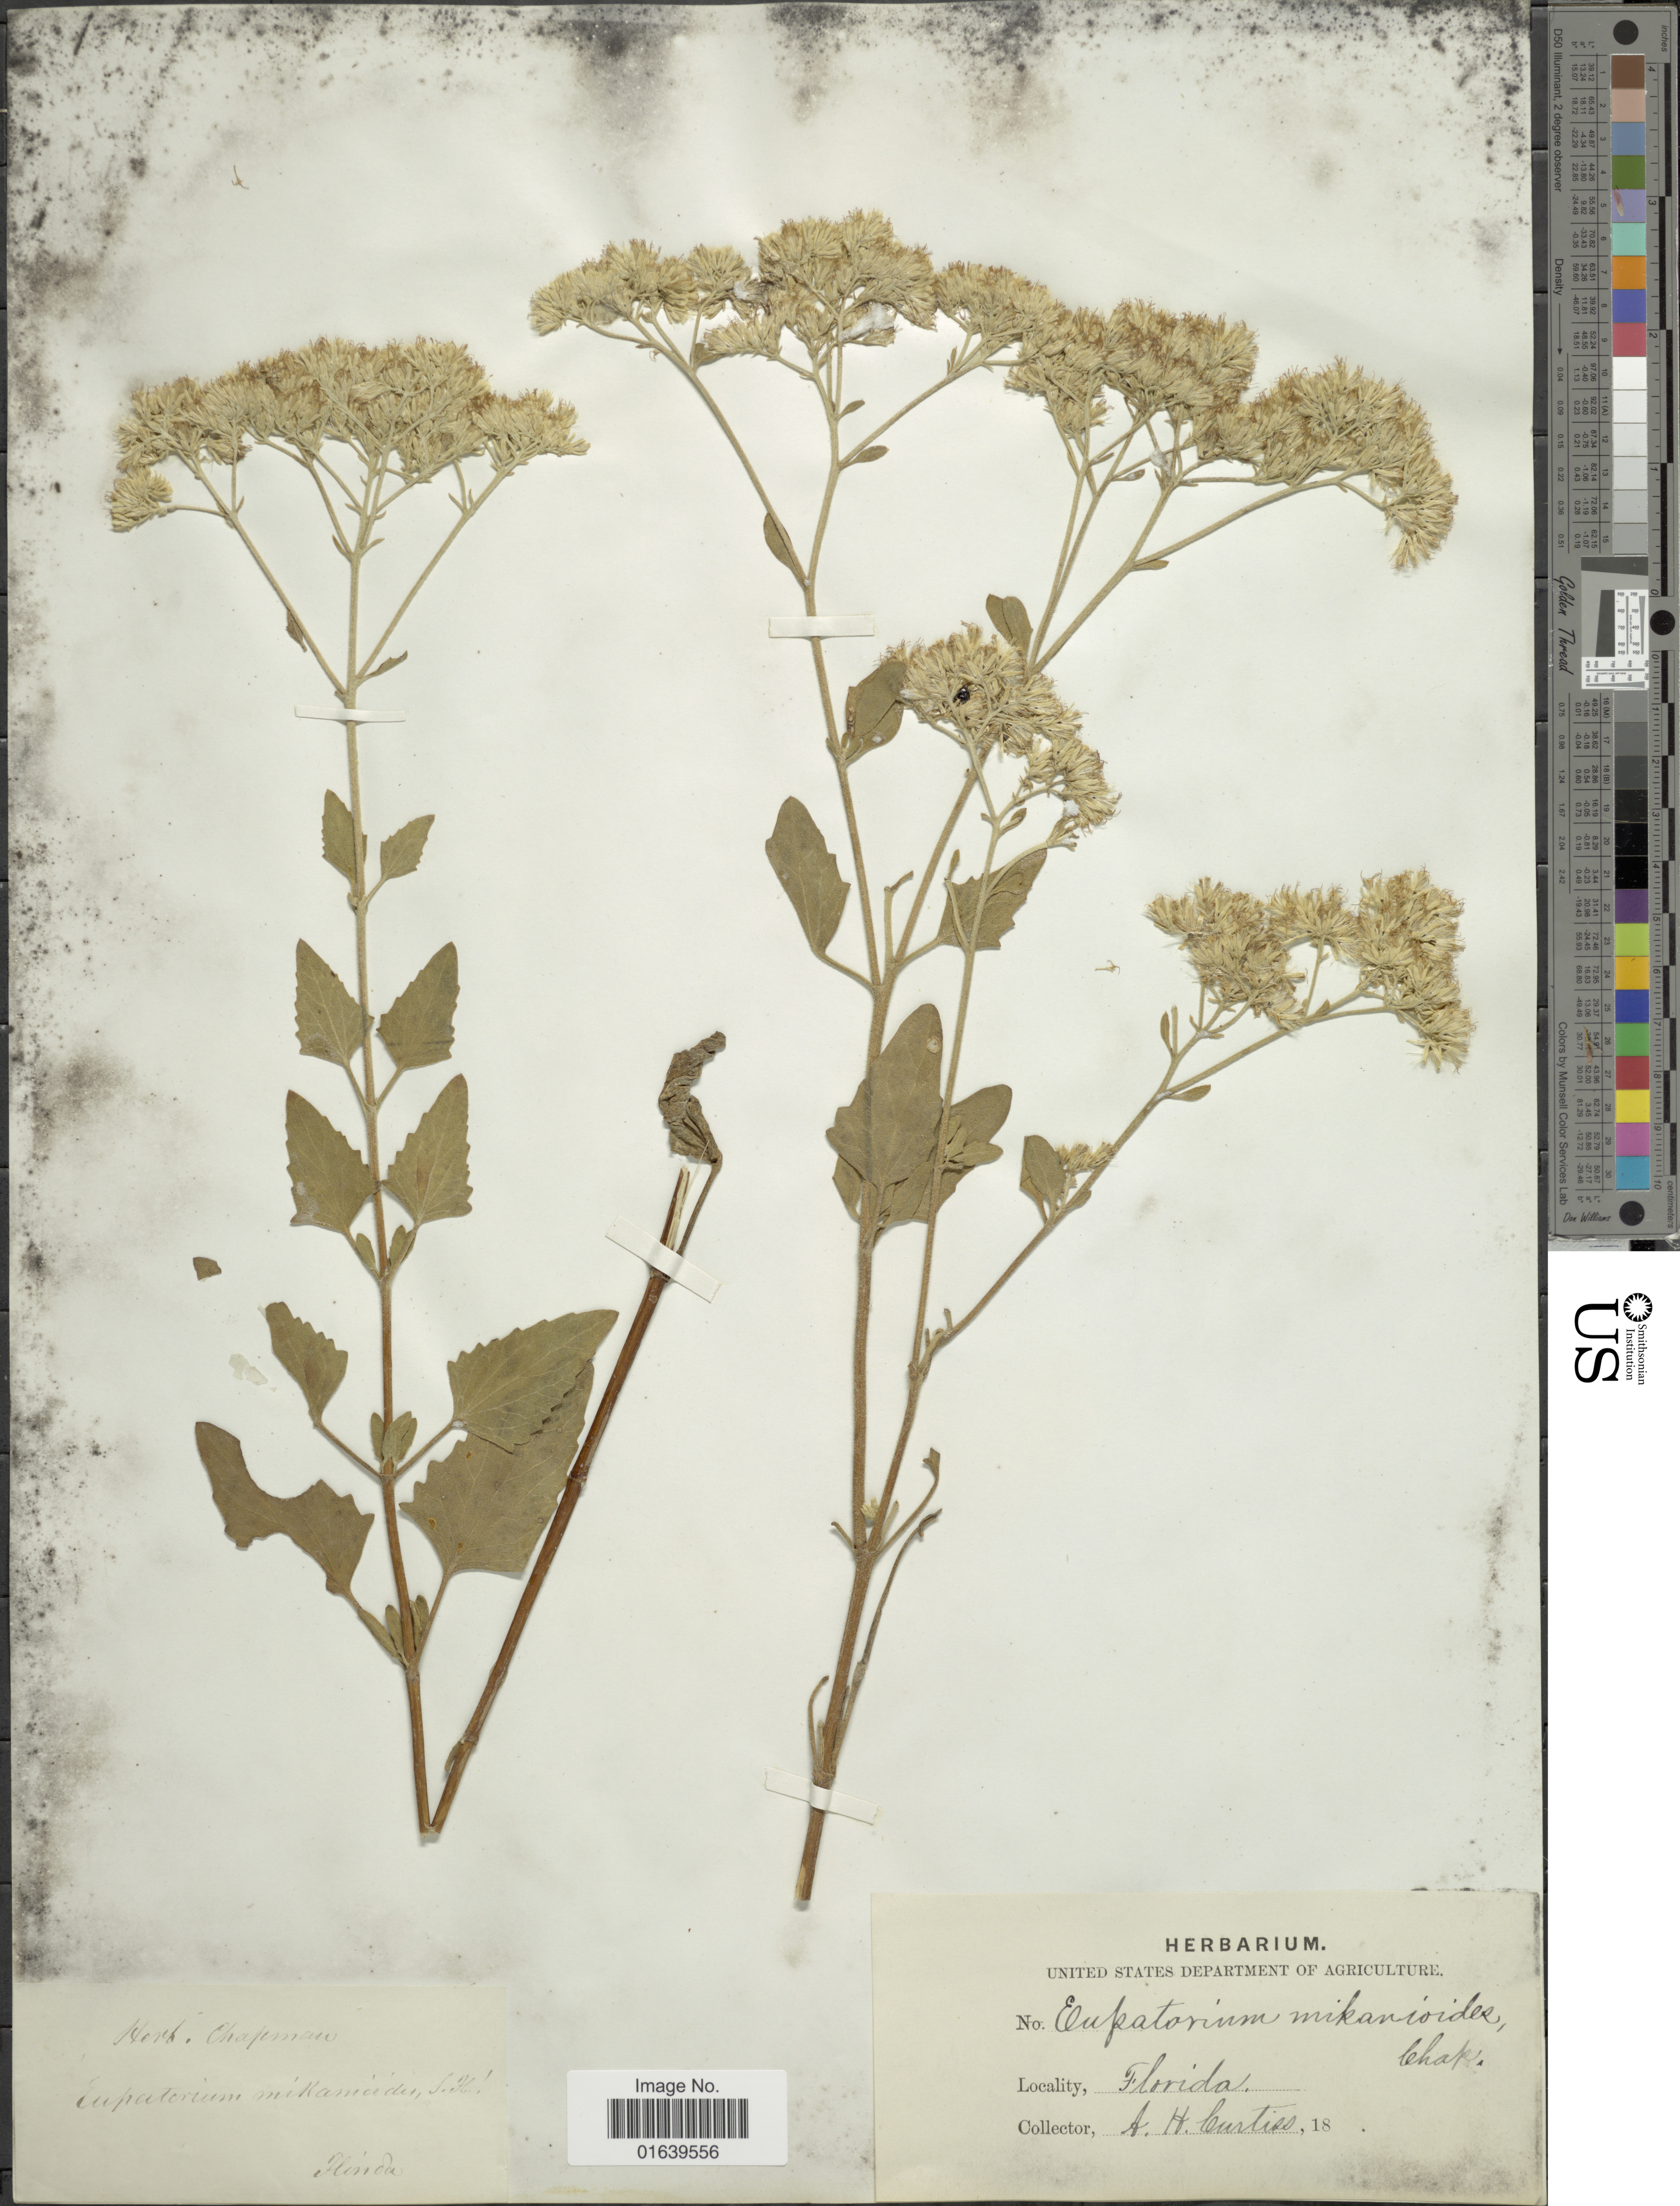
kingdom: Plantae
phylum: Tracheophyta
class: Magnoliopsida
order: Asterales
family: Asteraceae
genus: Eupatorium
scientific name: Eupatorium mikanioides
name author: Chapman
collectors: A. H. Curtiss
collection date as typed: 18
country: United States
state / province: Florida